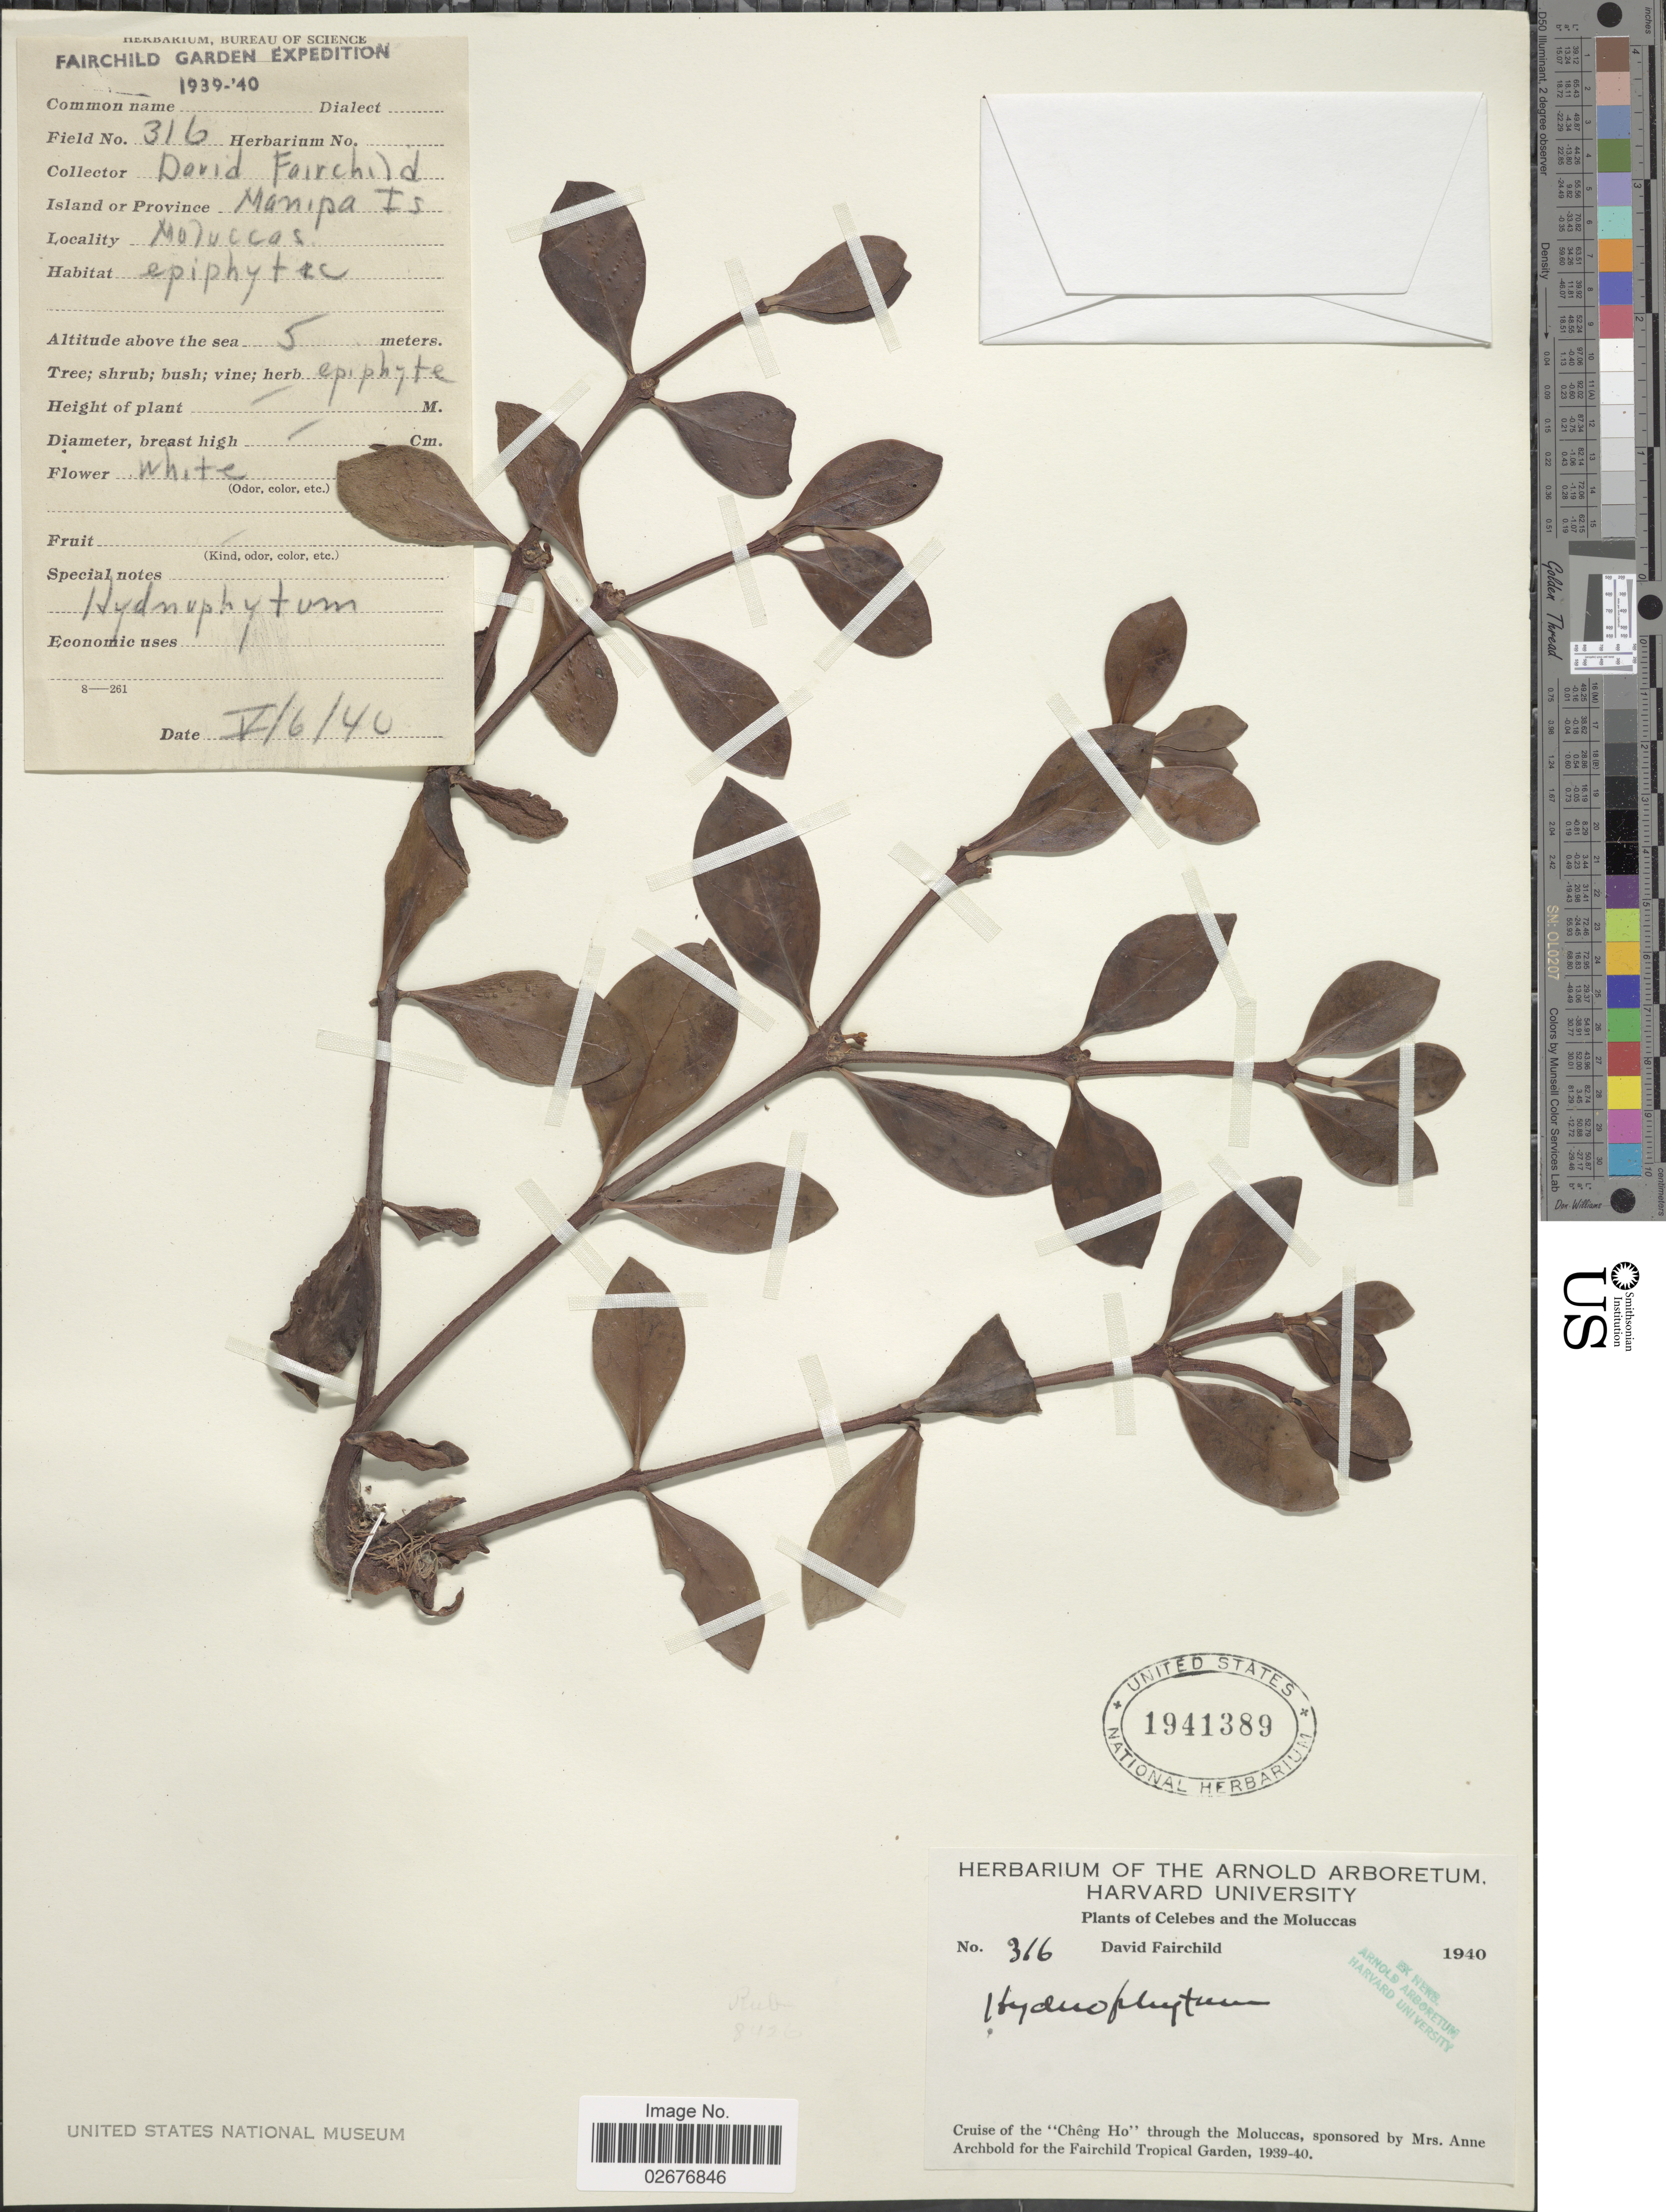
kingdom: Plantae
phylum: Tracheophyta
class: Magnoliopsida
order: Gentianales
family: Rubiaceae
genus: Hydnophytum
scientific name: Hydnophytum sp.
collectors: D. Fairchild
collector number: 366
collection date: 1940-05-06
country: Indonesia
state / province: Maluku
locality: Celebes and the Moluccas, Cruise of the "Cheng Ho"through the Moluccas, Manipa Is.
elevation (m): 5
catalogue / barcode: US 1941389